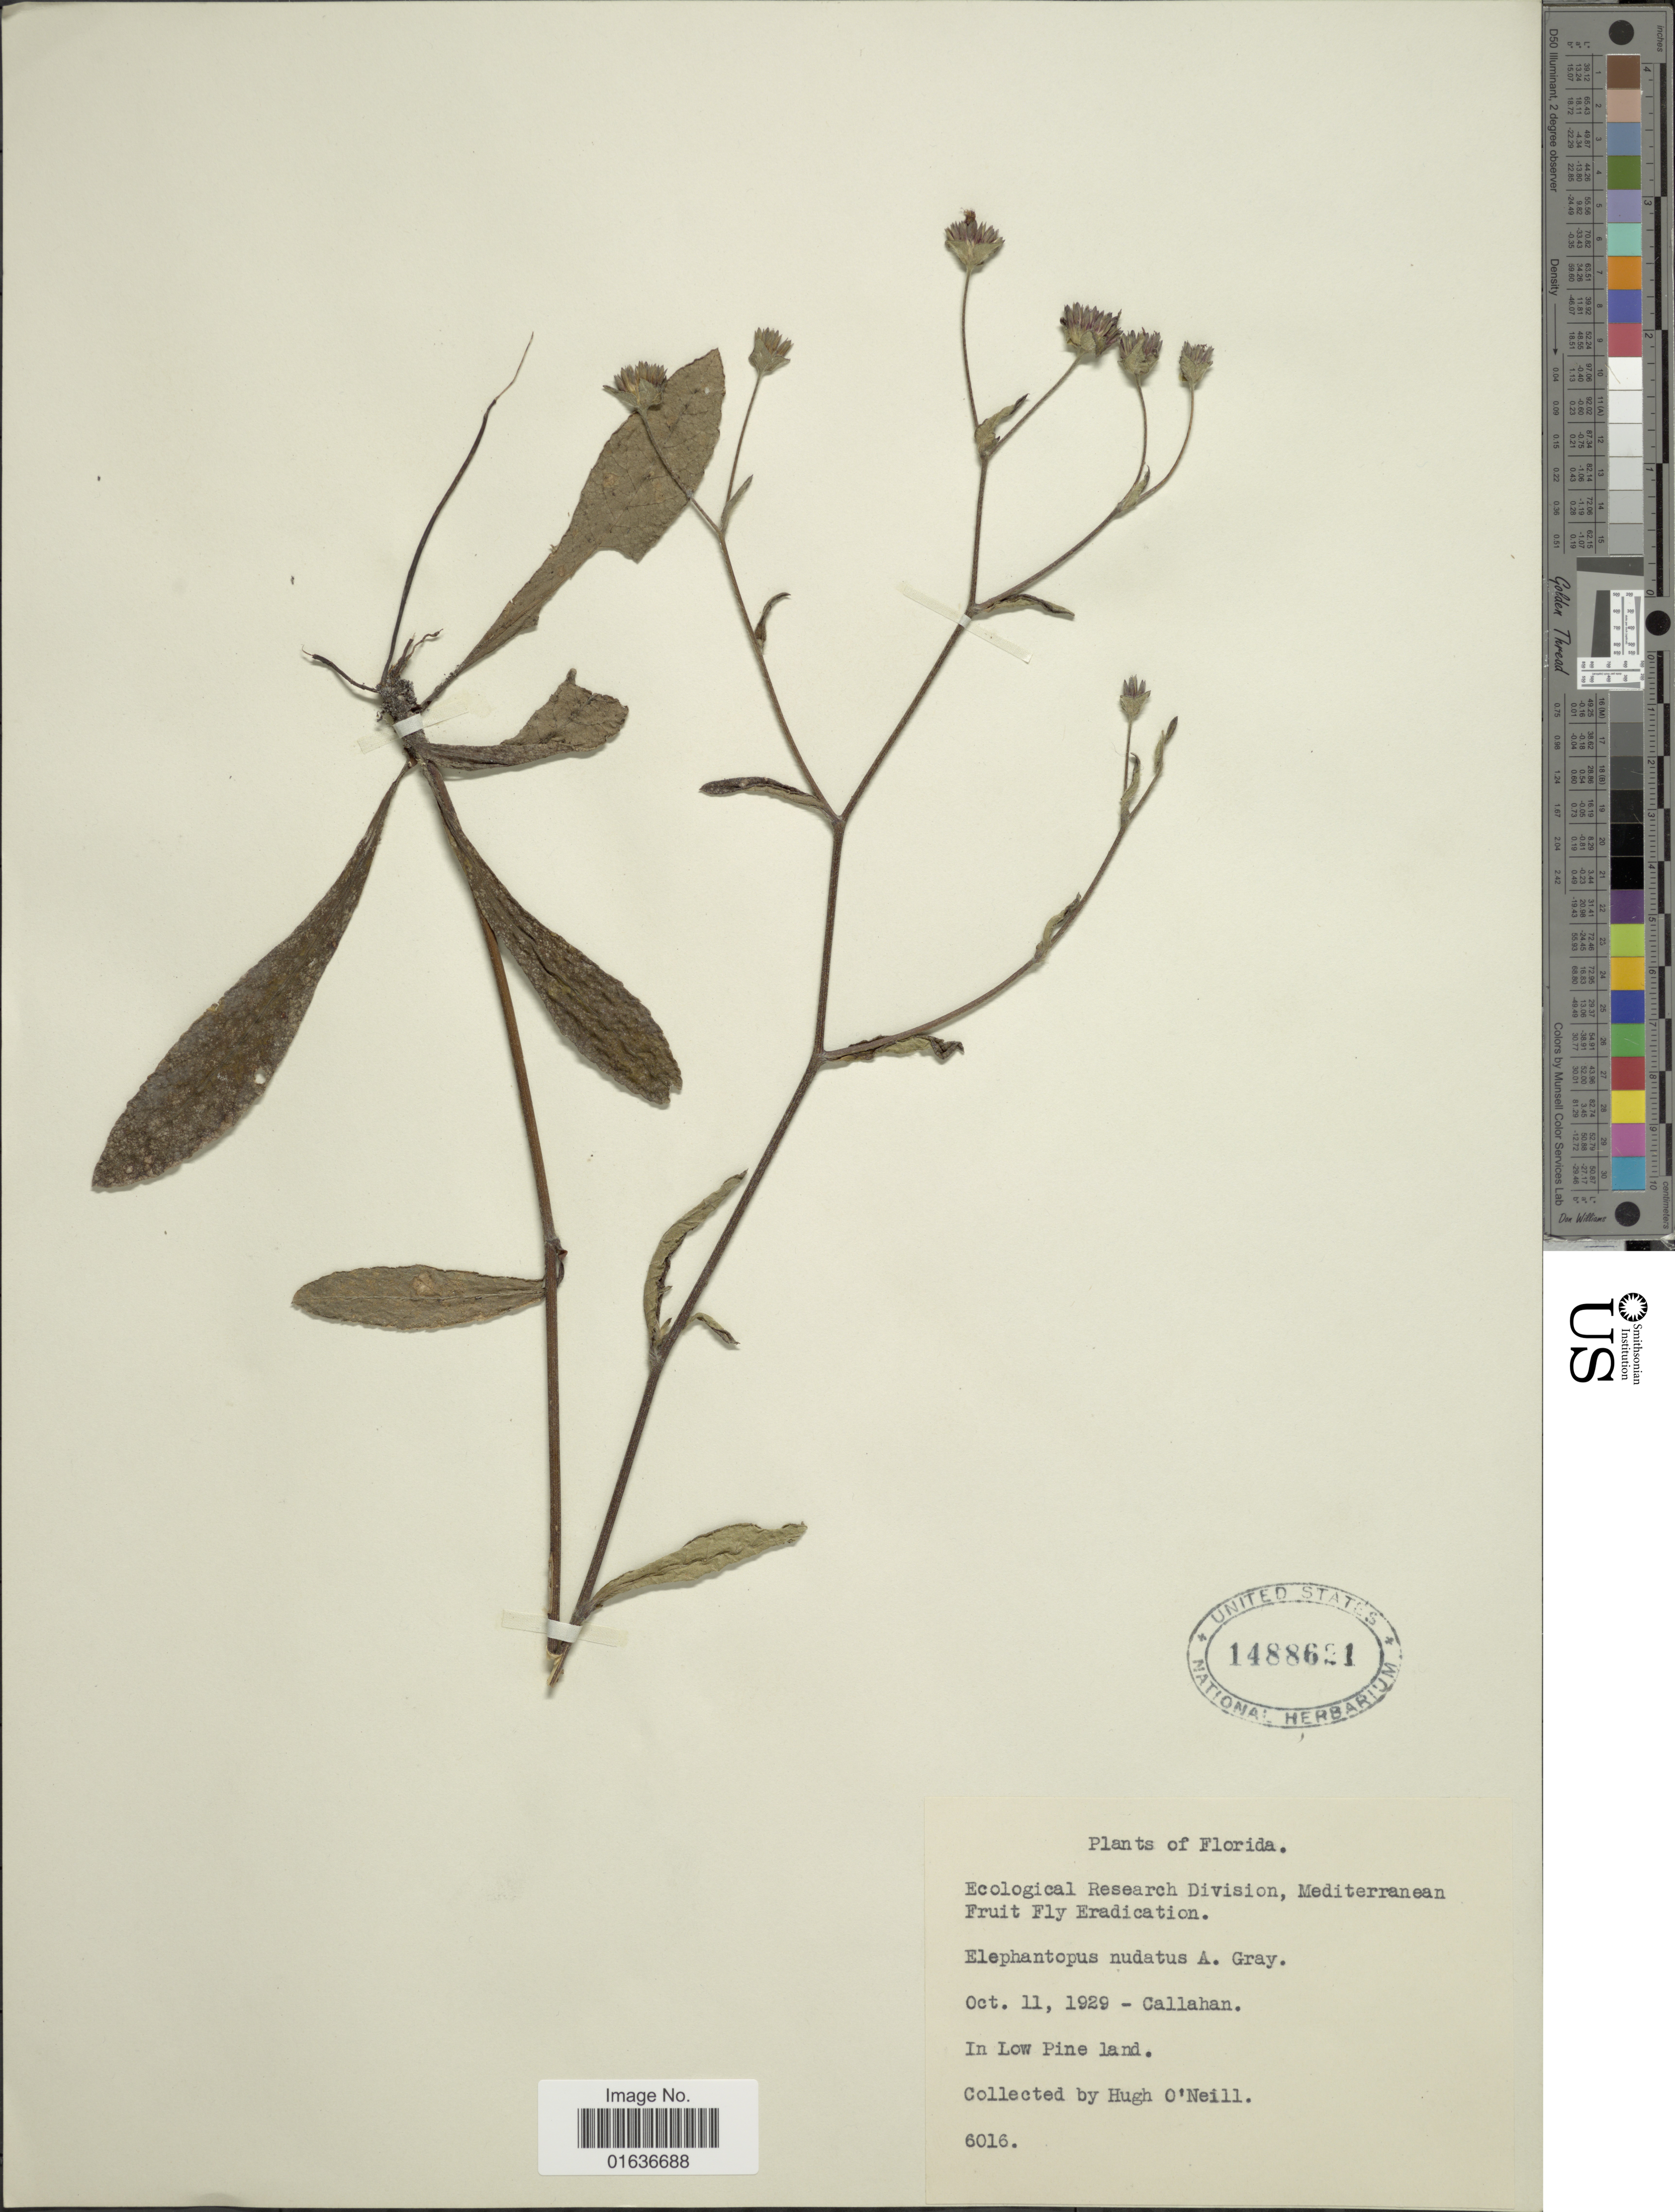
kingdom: Plantae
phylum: Tracheophyta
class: Magnoliopsida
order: Asterales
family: Asteraceae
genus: Elephantopus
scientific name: Elephantopus nudatus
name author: A. Gray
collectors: H. O'Neill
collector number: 6016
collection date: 1929-10-11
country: United States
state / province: Florida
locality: Callahan, in Low Pine Land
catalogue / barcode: US 1488621